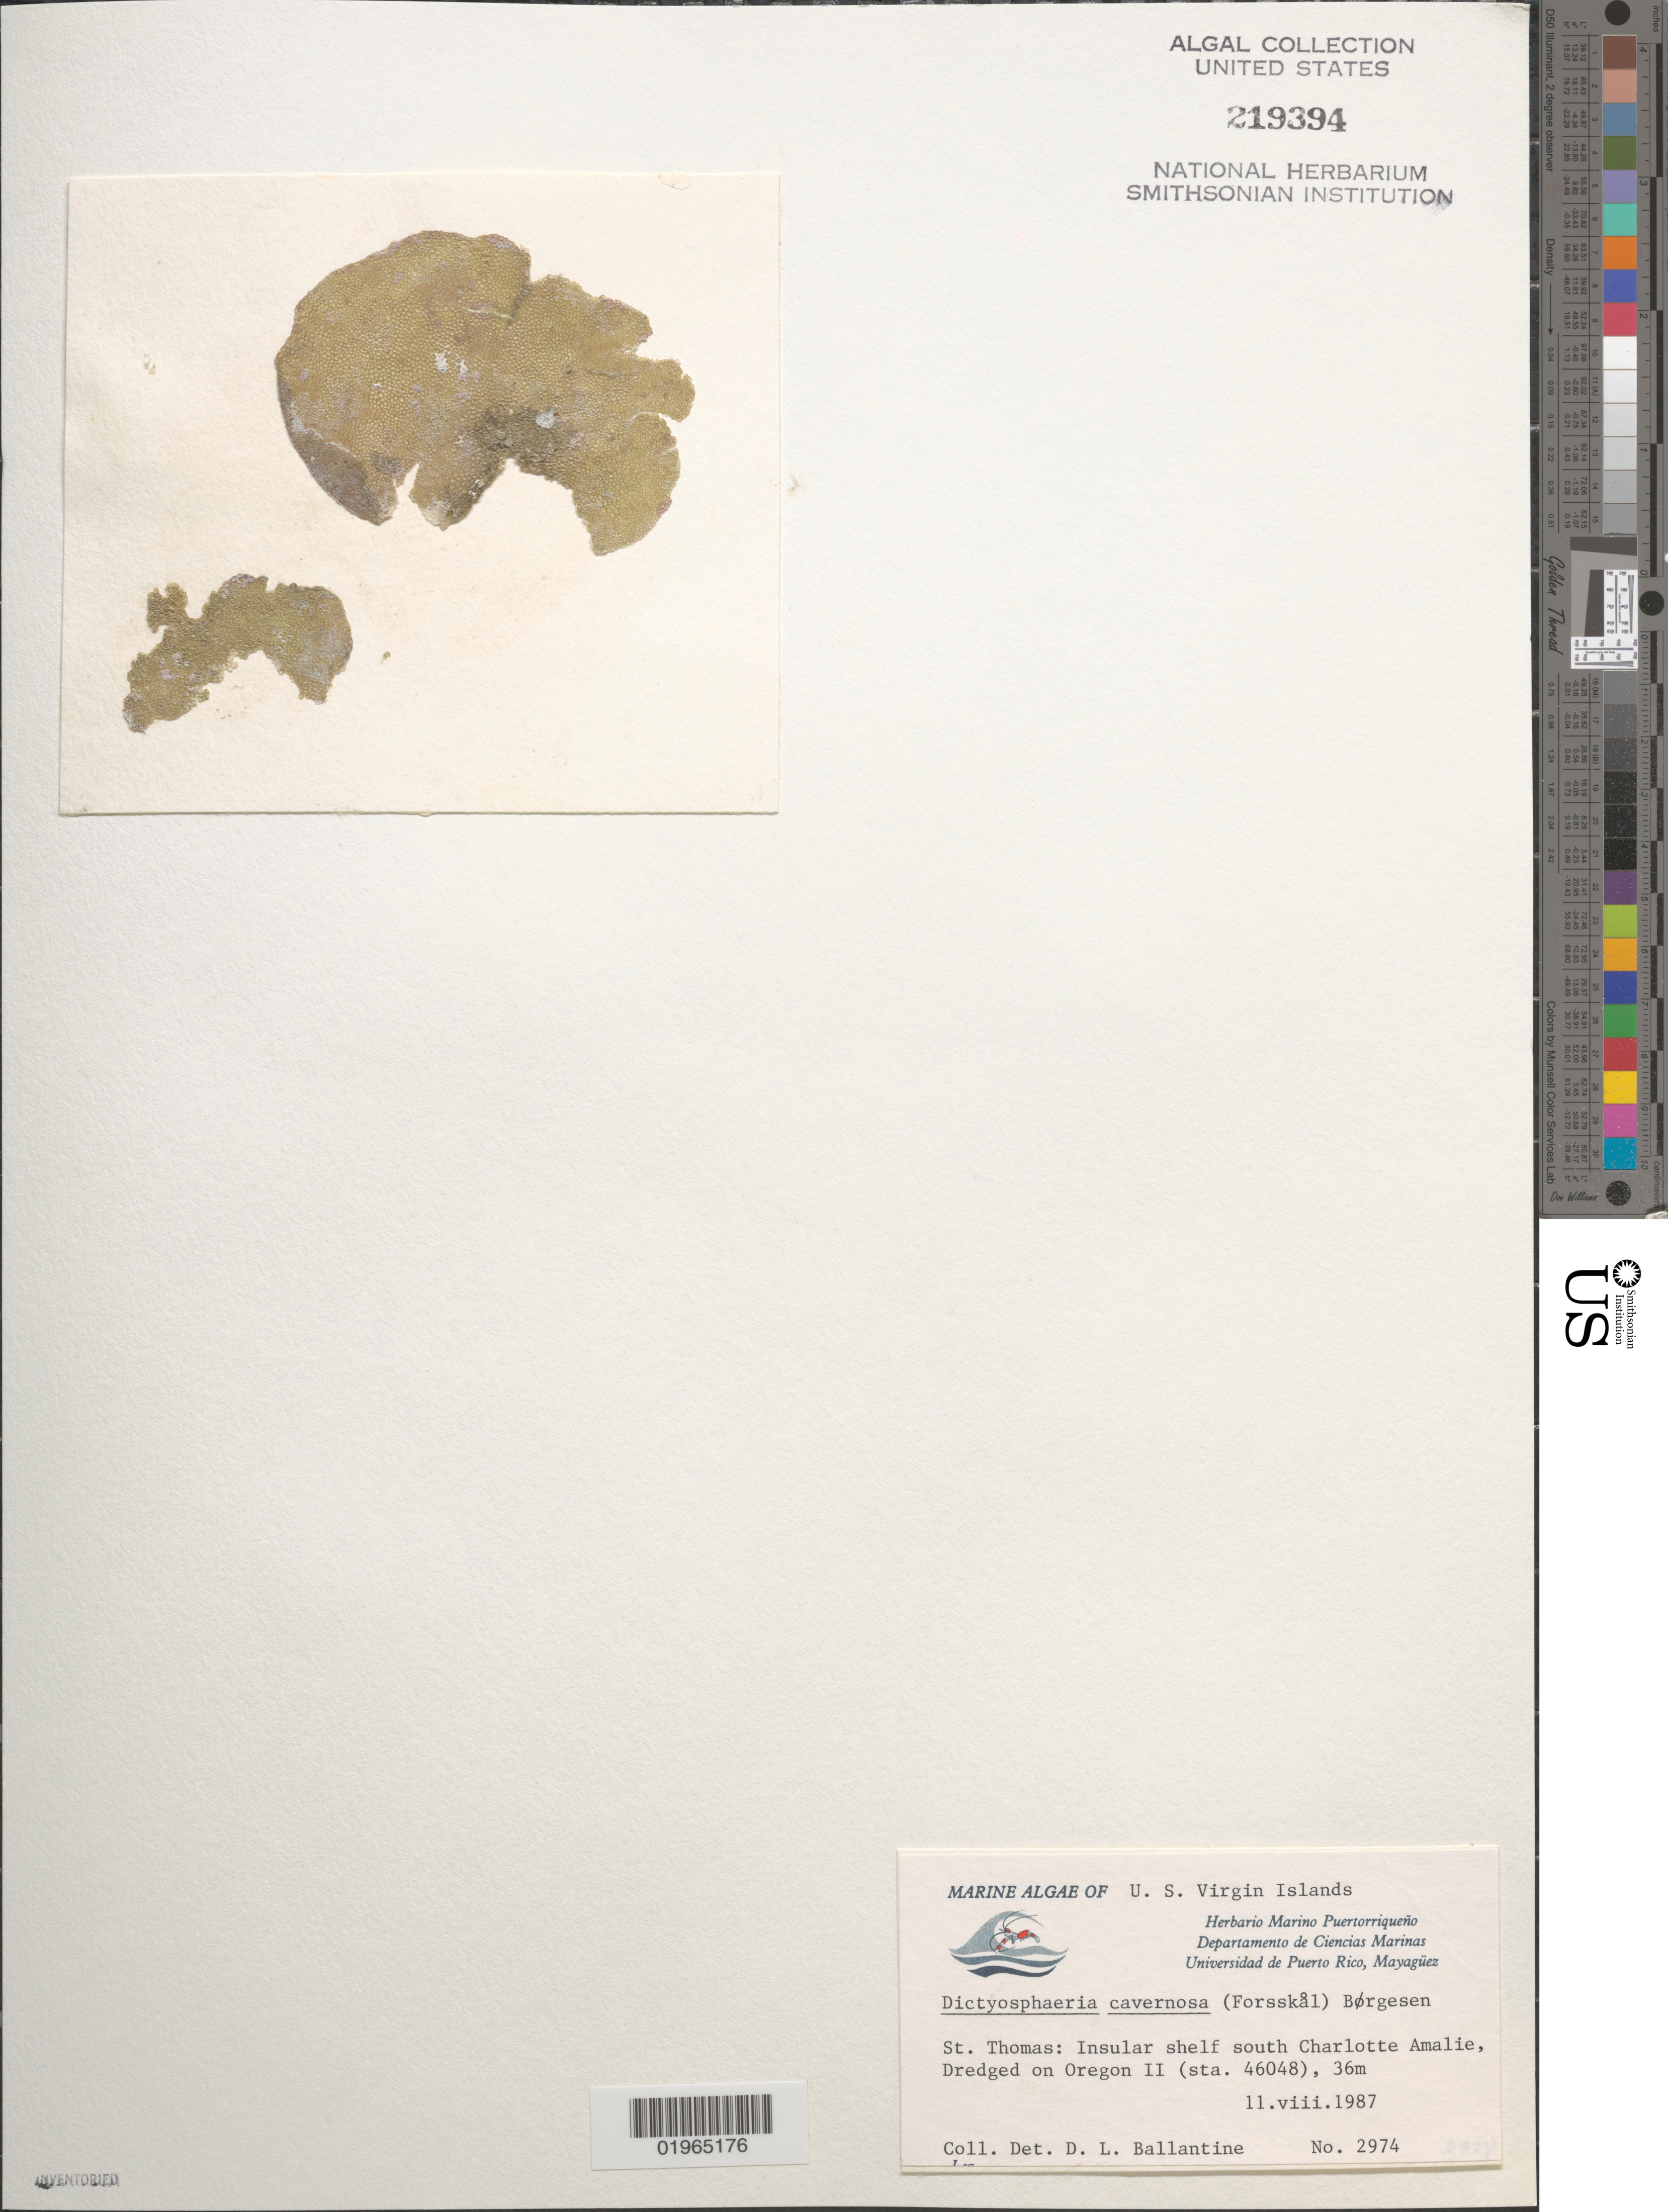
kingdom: Plantae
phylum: Chlorophyta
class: Ulvophyceae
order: Siphonocladales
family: Siphonocladaceae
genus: Dictyosphaeria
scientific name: Dictyosphaeria cavernosa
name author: (Forssk.) Børgesen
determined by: Ballantine, D. L.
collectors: D.L. Ballantine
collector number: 2974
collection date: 1987-08-11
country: U.S. Virgin Islands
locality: Insular shelf south Charlotte Amalie, dredged on Oregon II (sta. 46048)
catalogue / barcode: US 219394